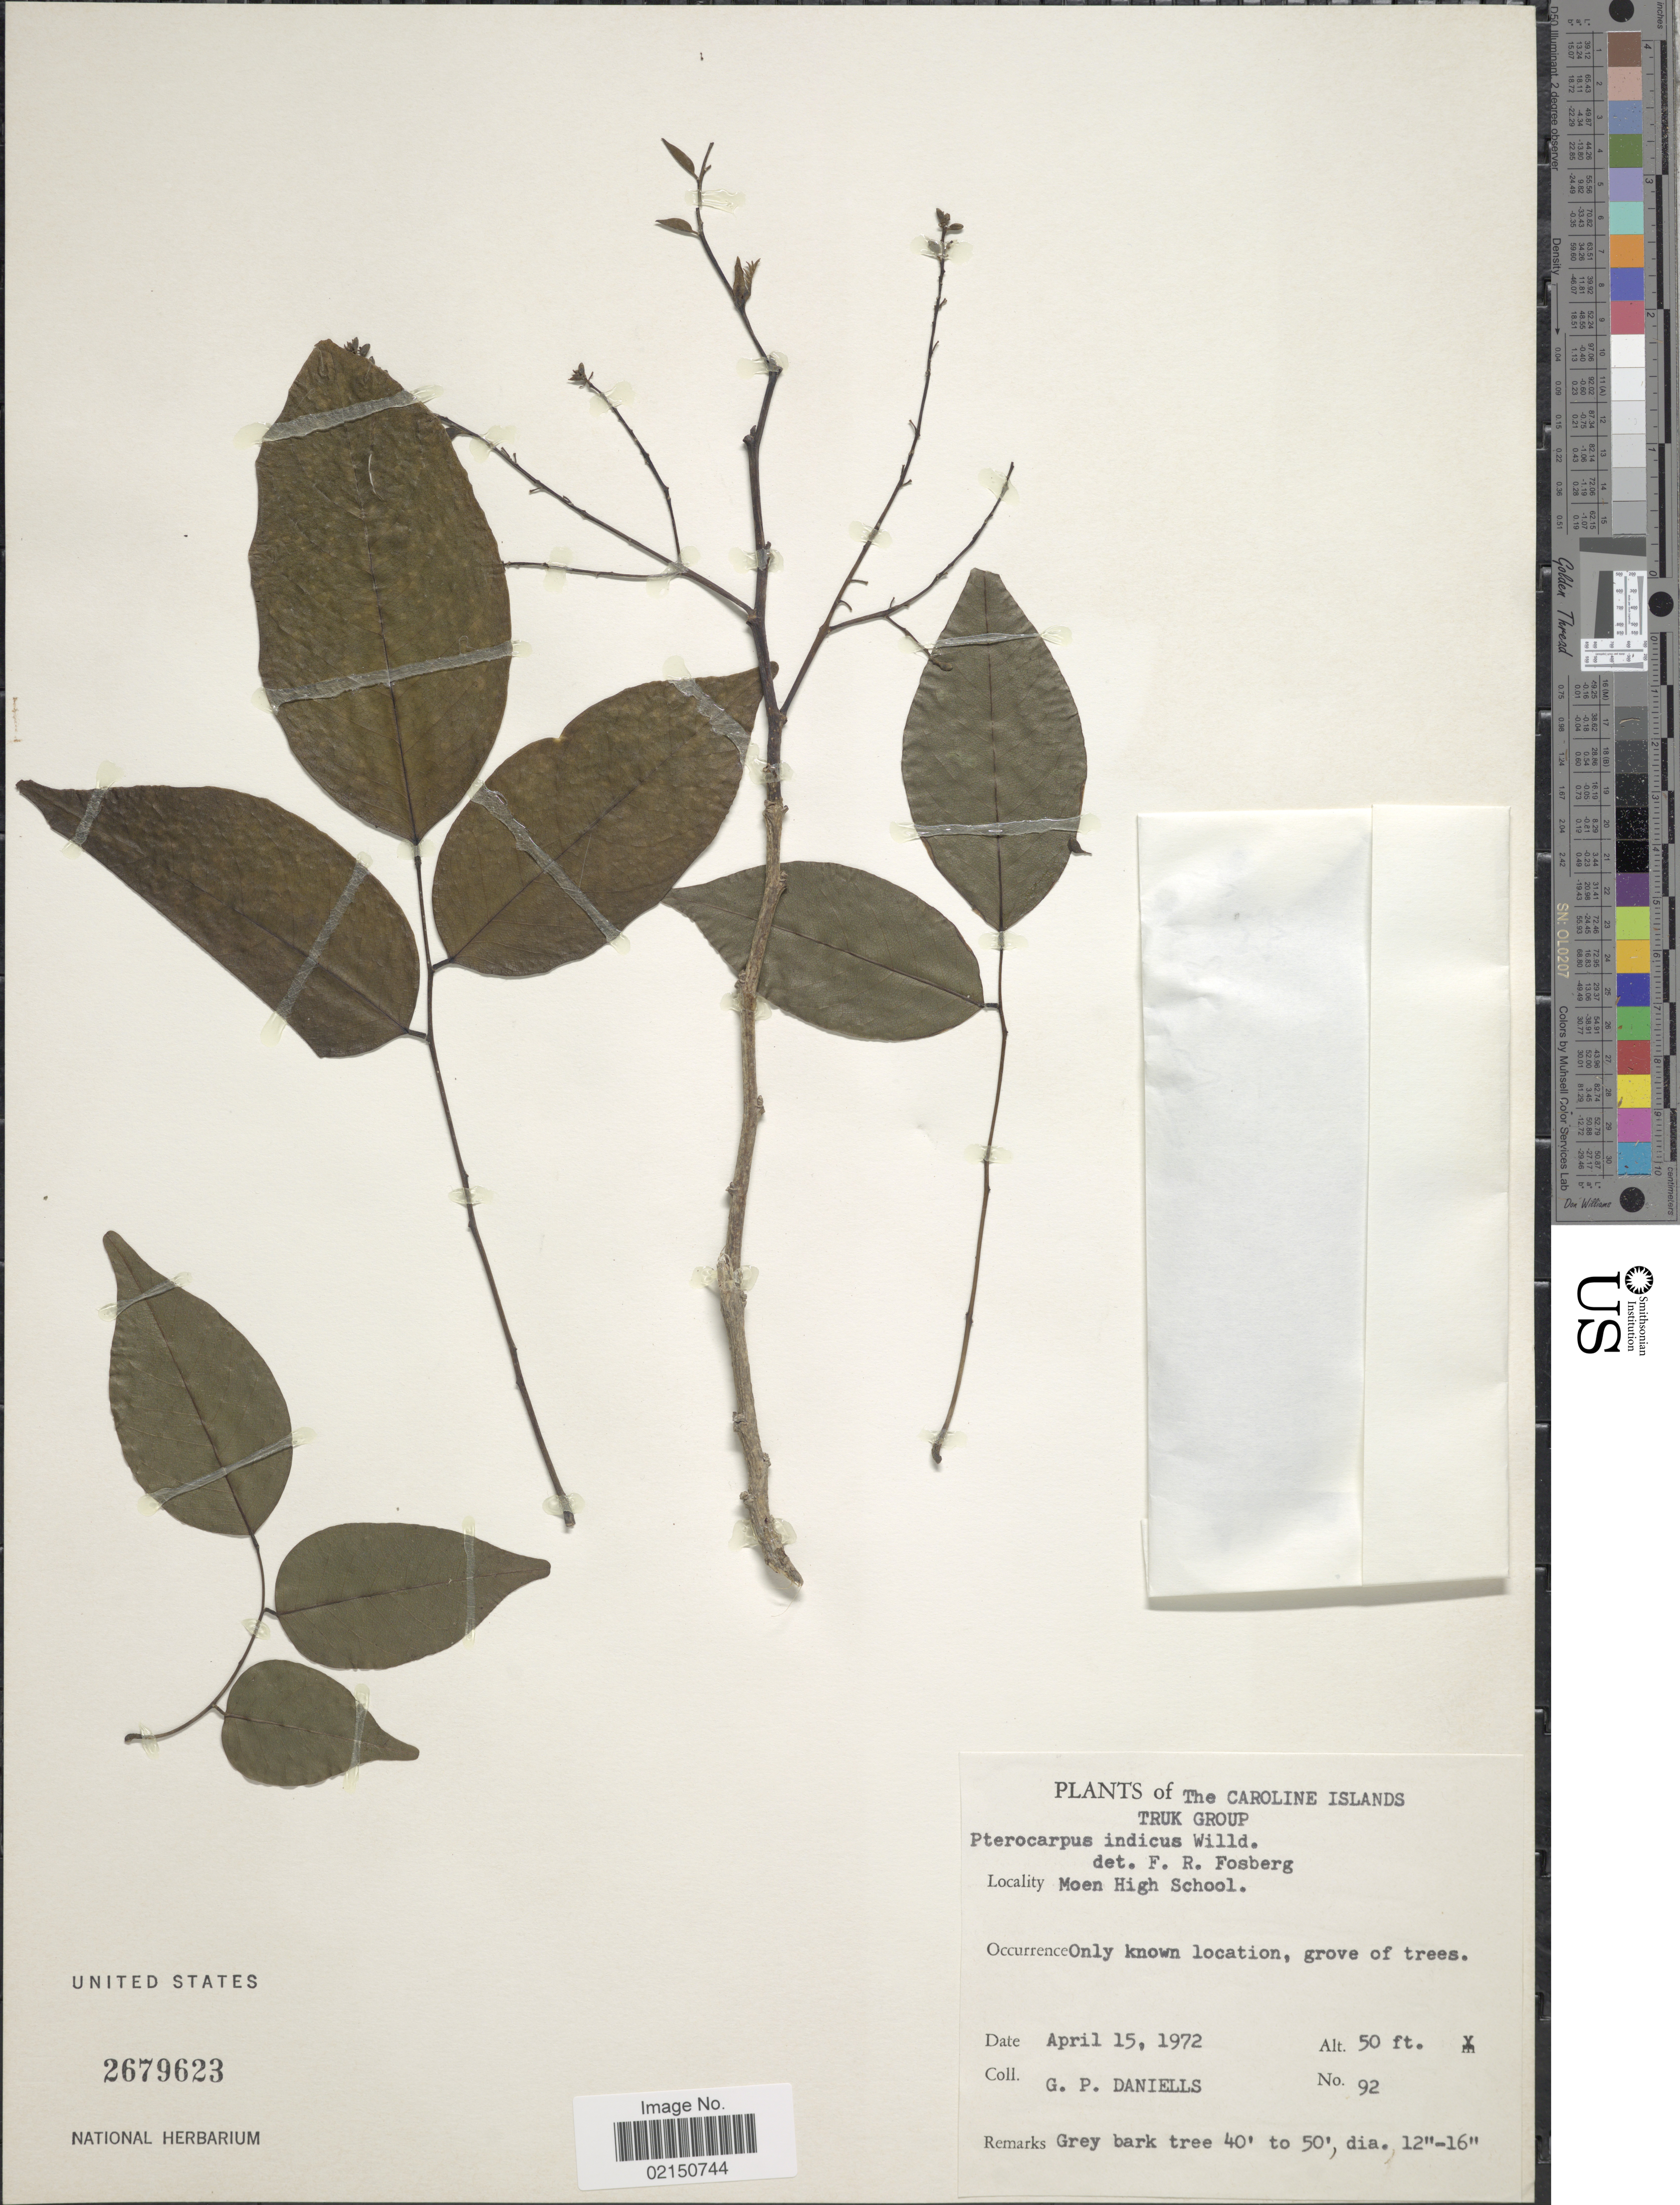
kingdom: Plantae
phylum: Tracheophyta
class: Magnoliopsida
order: Fabales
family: Fabaceae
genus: Pterocarpus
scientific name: Pterocarpus indicus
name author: Willd.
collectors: G. Daniells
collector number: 92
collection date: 1972-04-15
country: Micronesia, Federated States of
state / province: Truk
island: Moen [Wono]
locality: Caroline Islands. Truk Group. Moen High School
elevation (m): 15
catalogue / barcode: US 2679623